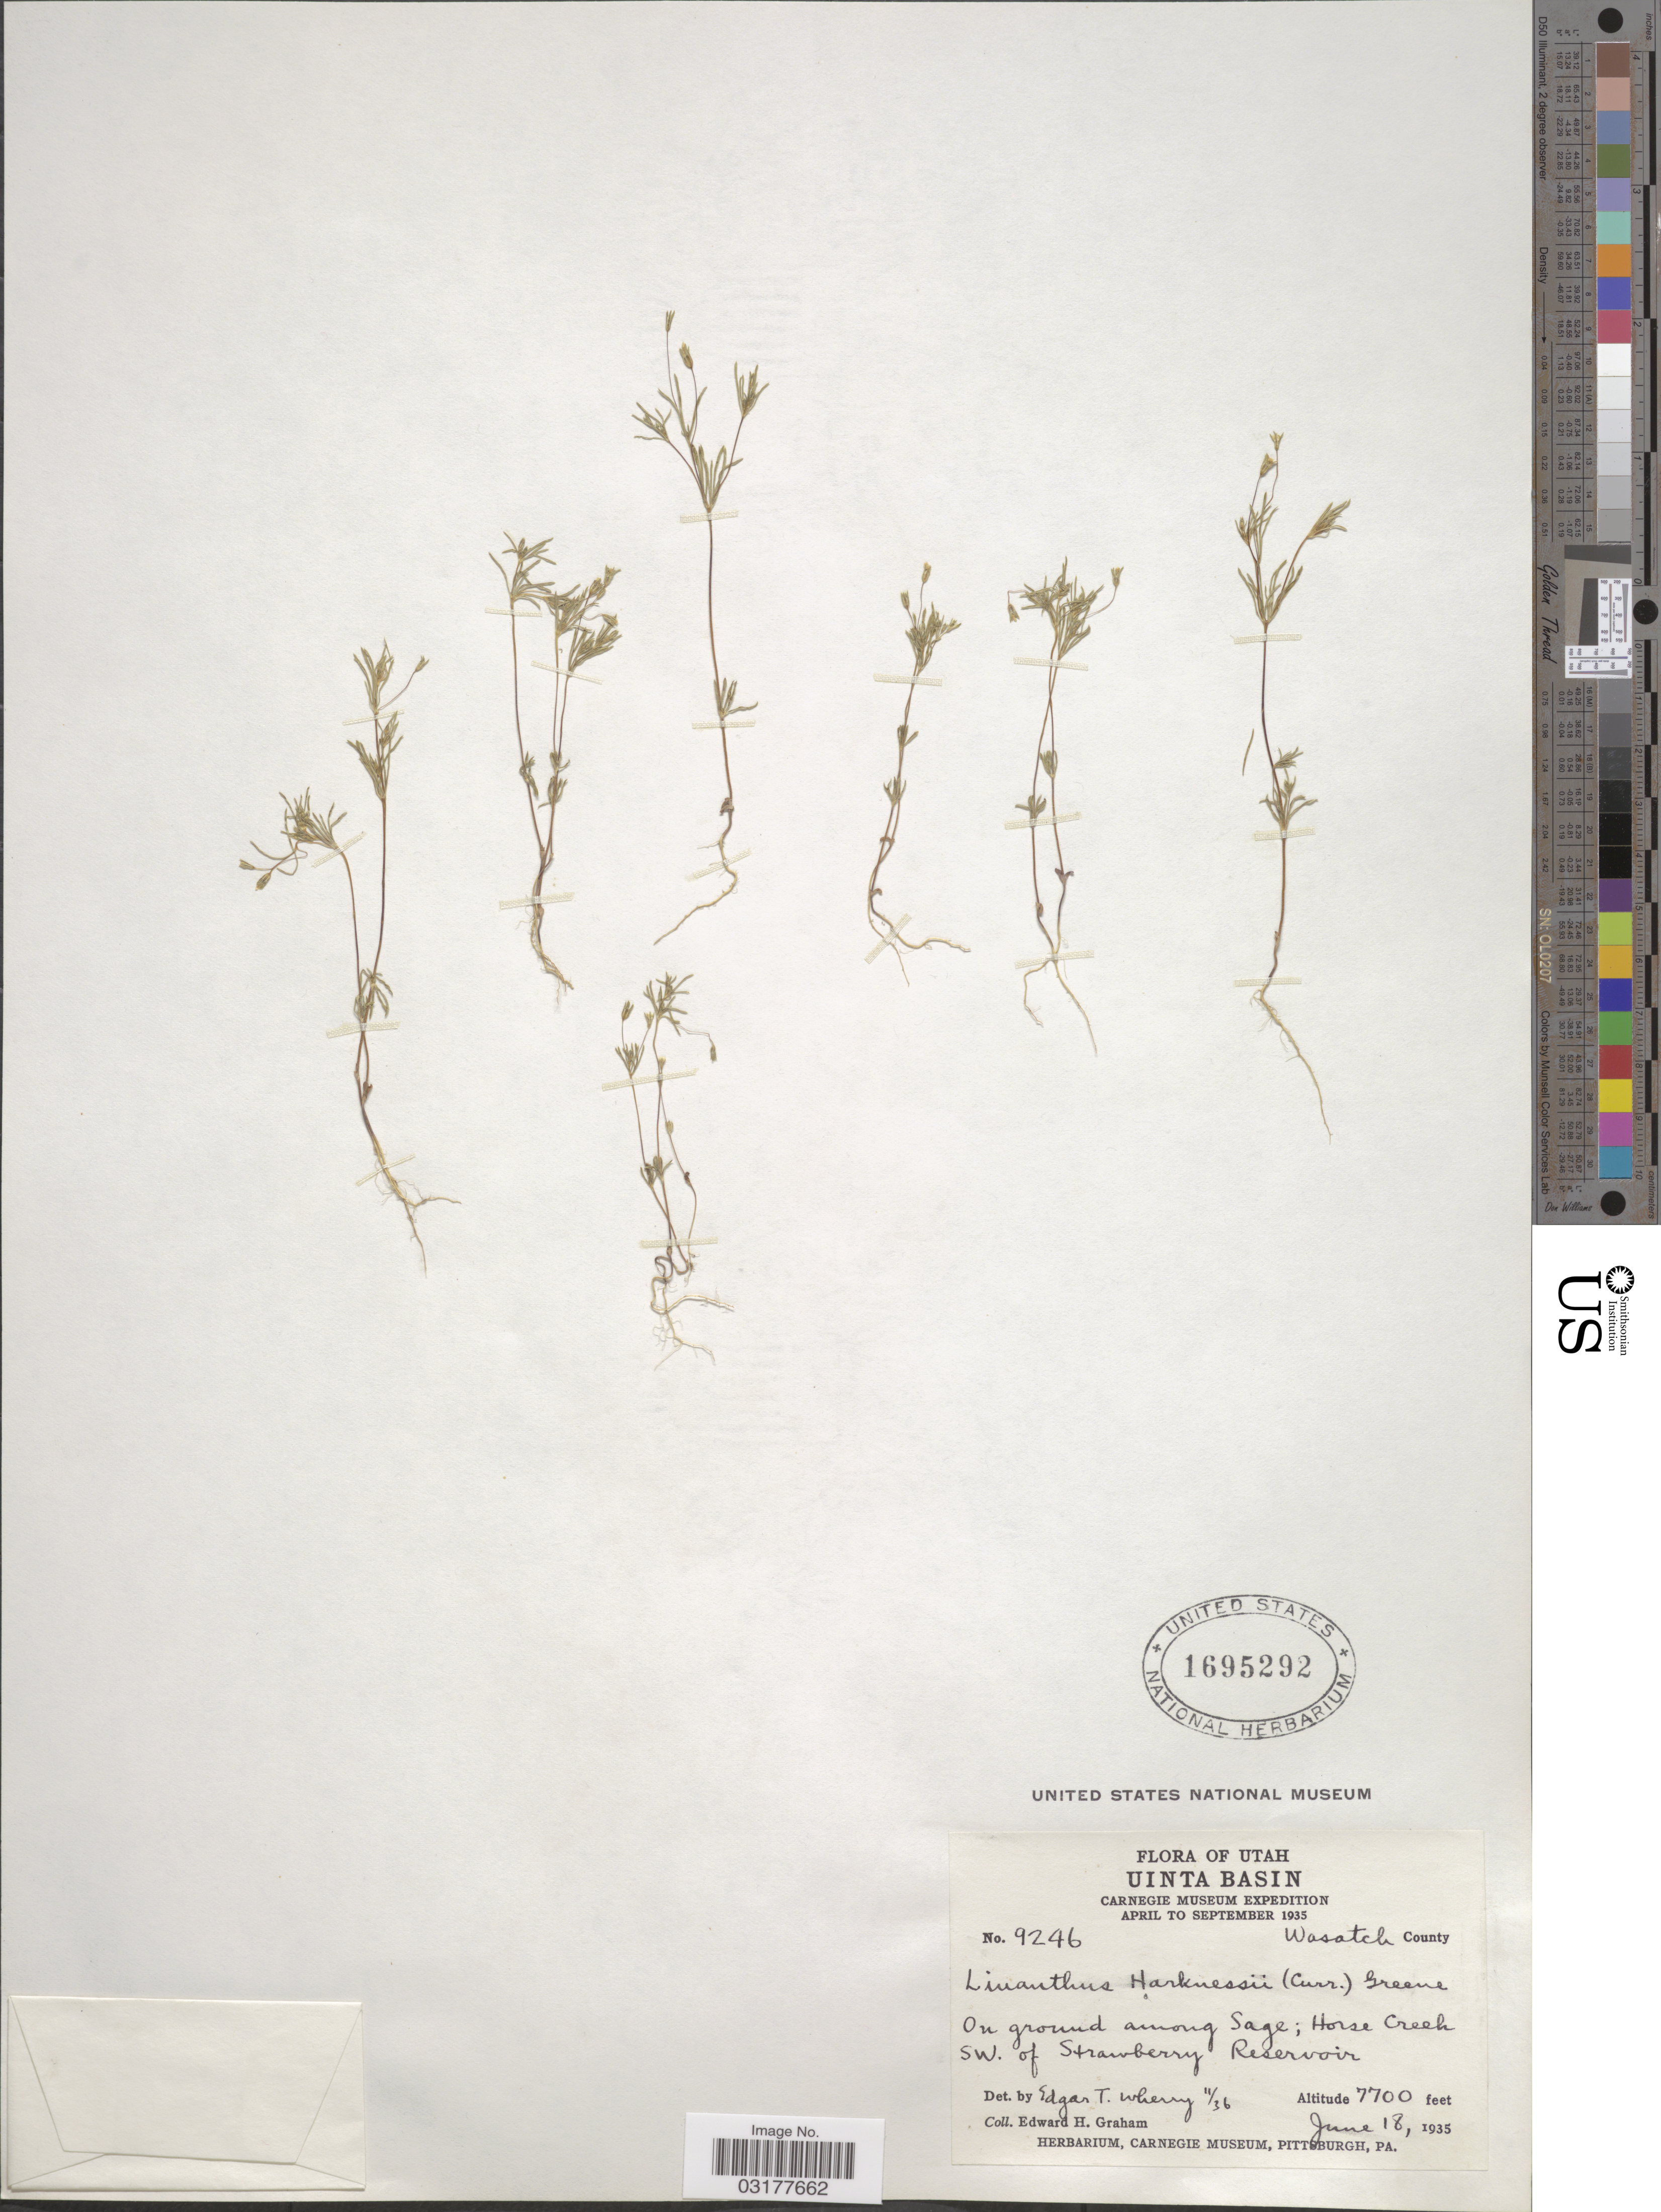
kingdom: Plantae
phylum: Tracheophyta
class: Magnoliopsida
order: Ericales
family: Polemoniaceae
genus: Leptosiphon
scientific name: Leptosiphon septentrionalis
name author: (H. Mason) J.M. Porter & L.A. Johnson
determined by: Strong, Mark T., (BOT), Smithsonian Institution - National Museum of Natural History (UNITED STATES)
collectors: E. H. Graham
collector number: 9246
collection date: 1935-06-18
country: United States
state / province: Utah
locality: Uinta Basin. On ground among Sage; Horse Creek CW. of Strawberry Reservoir.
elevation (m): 2347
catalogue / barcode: US 1695292